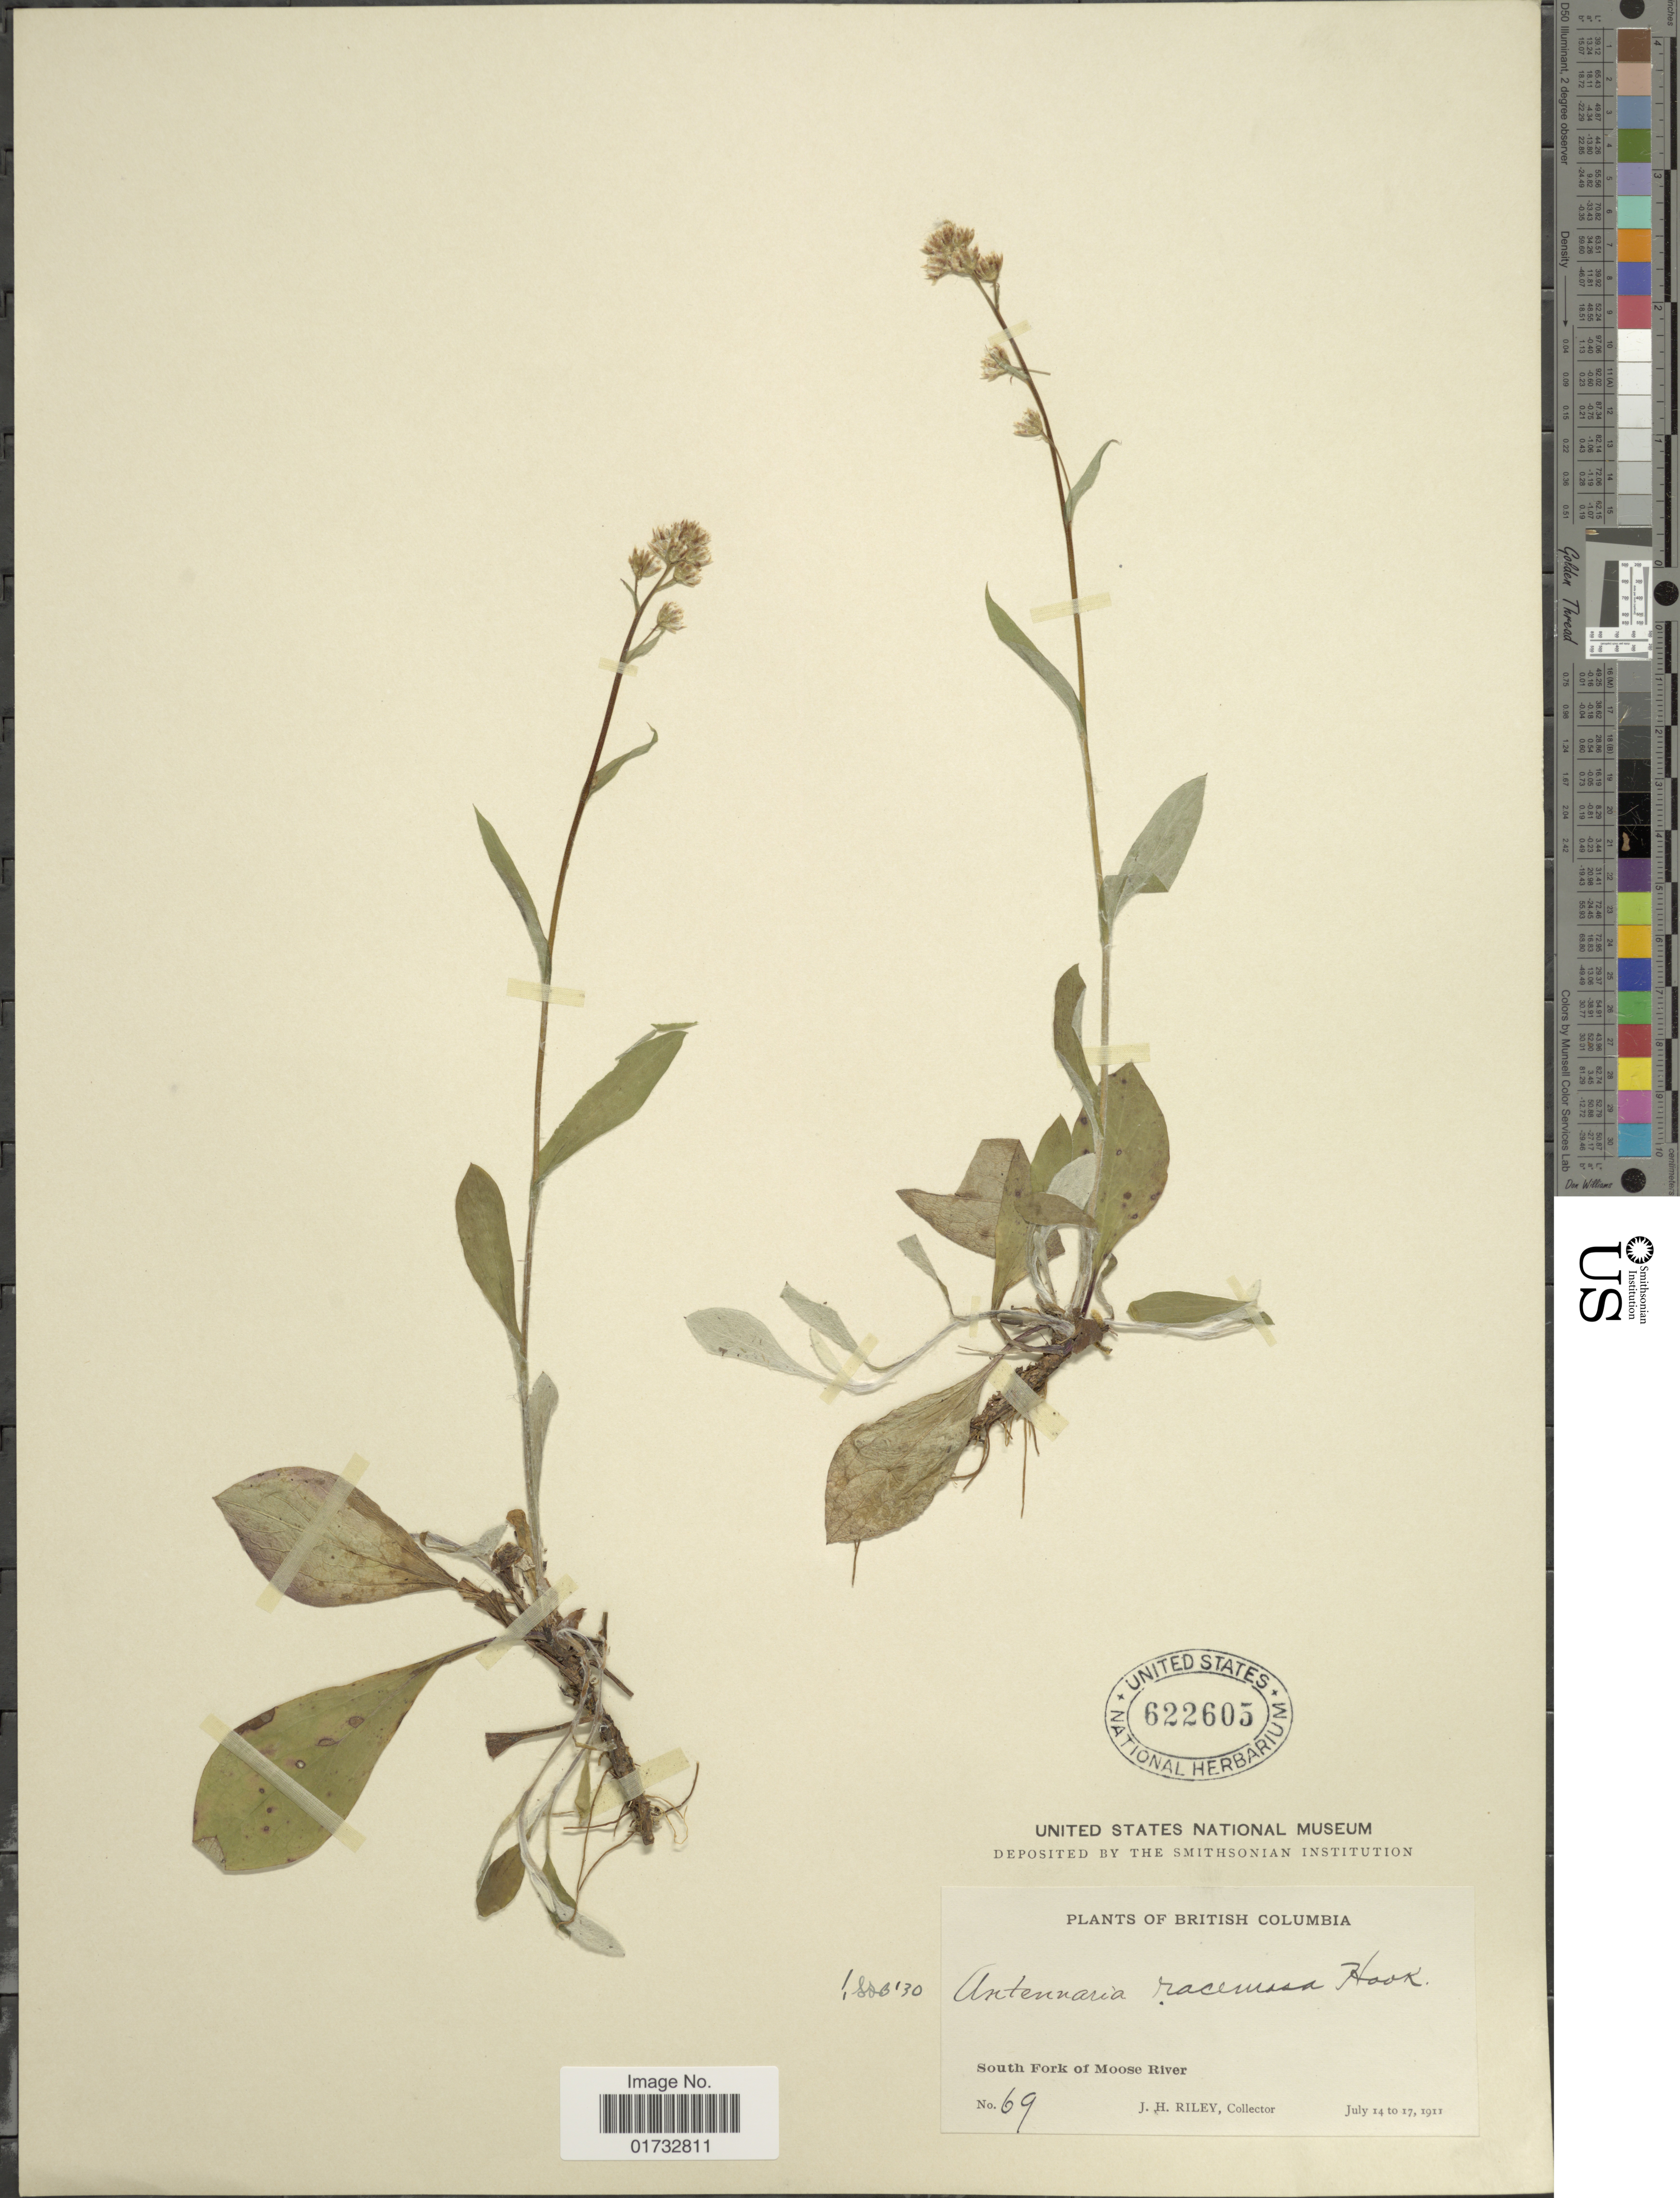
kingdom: Plantae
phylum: Tracheophyta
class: Magnoliopsida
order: Asterales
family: Asteraceae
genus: Antennaria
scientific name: Antennaria racemosa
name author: Hook.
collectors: J. H. Riley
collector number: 69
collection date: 1911-07-14/1911-07-17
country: Canada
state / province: British Columbia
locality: South Fork of Moose River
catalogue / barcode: US 622605